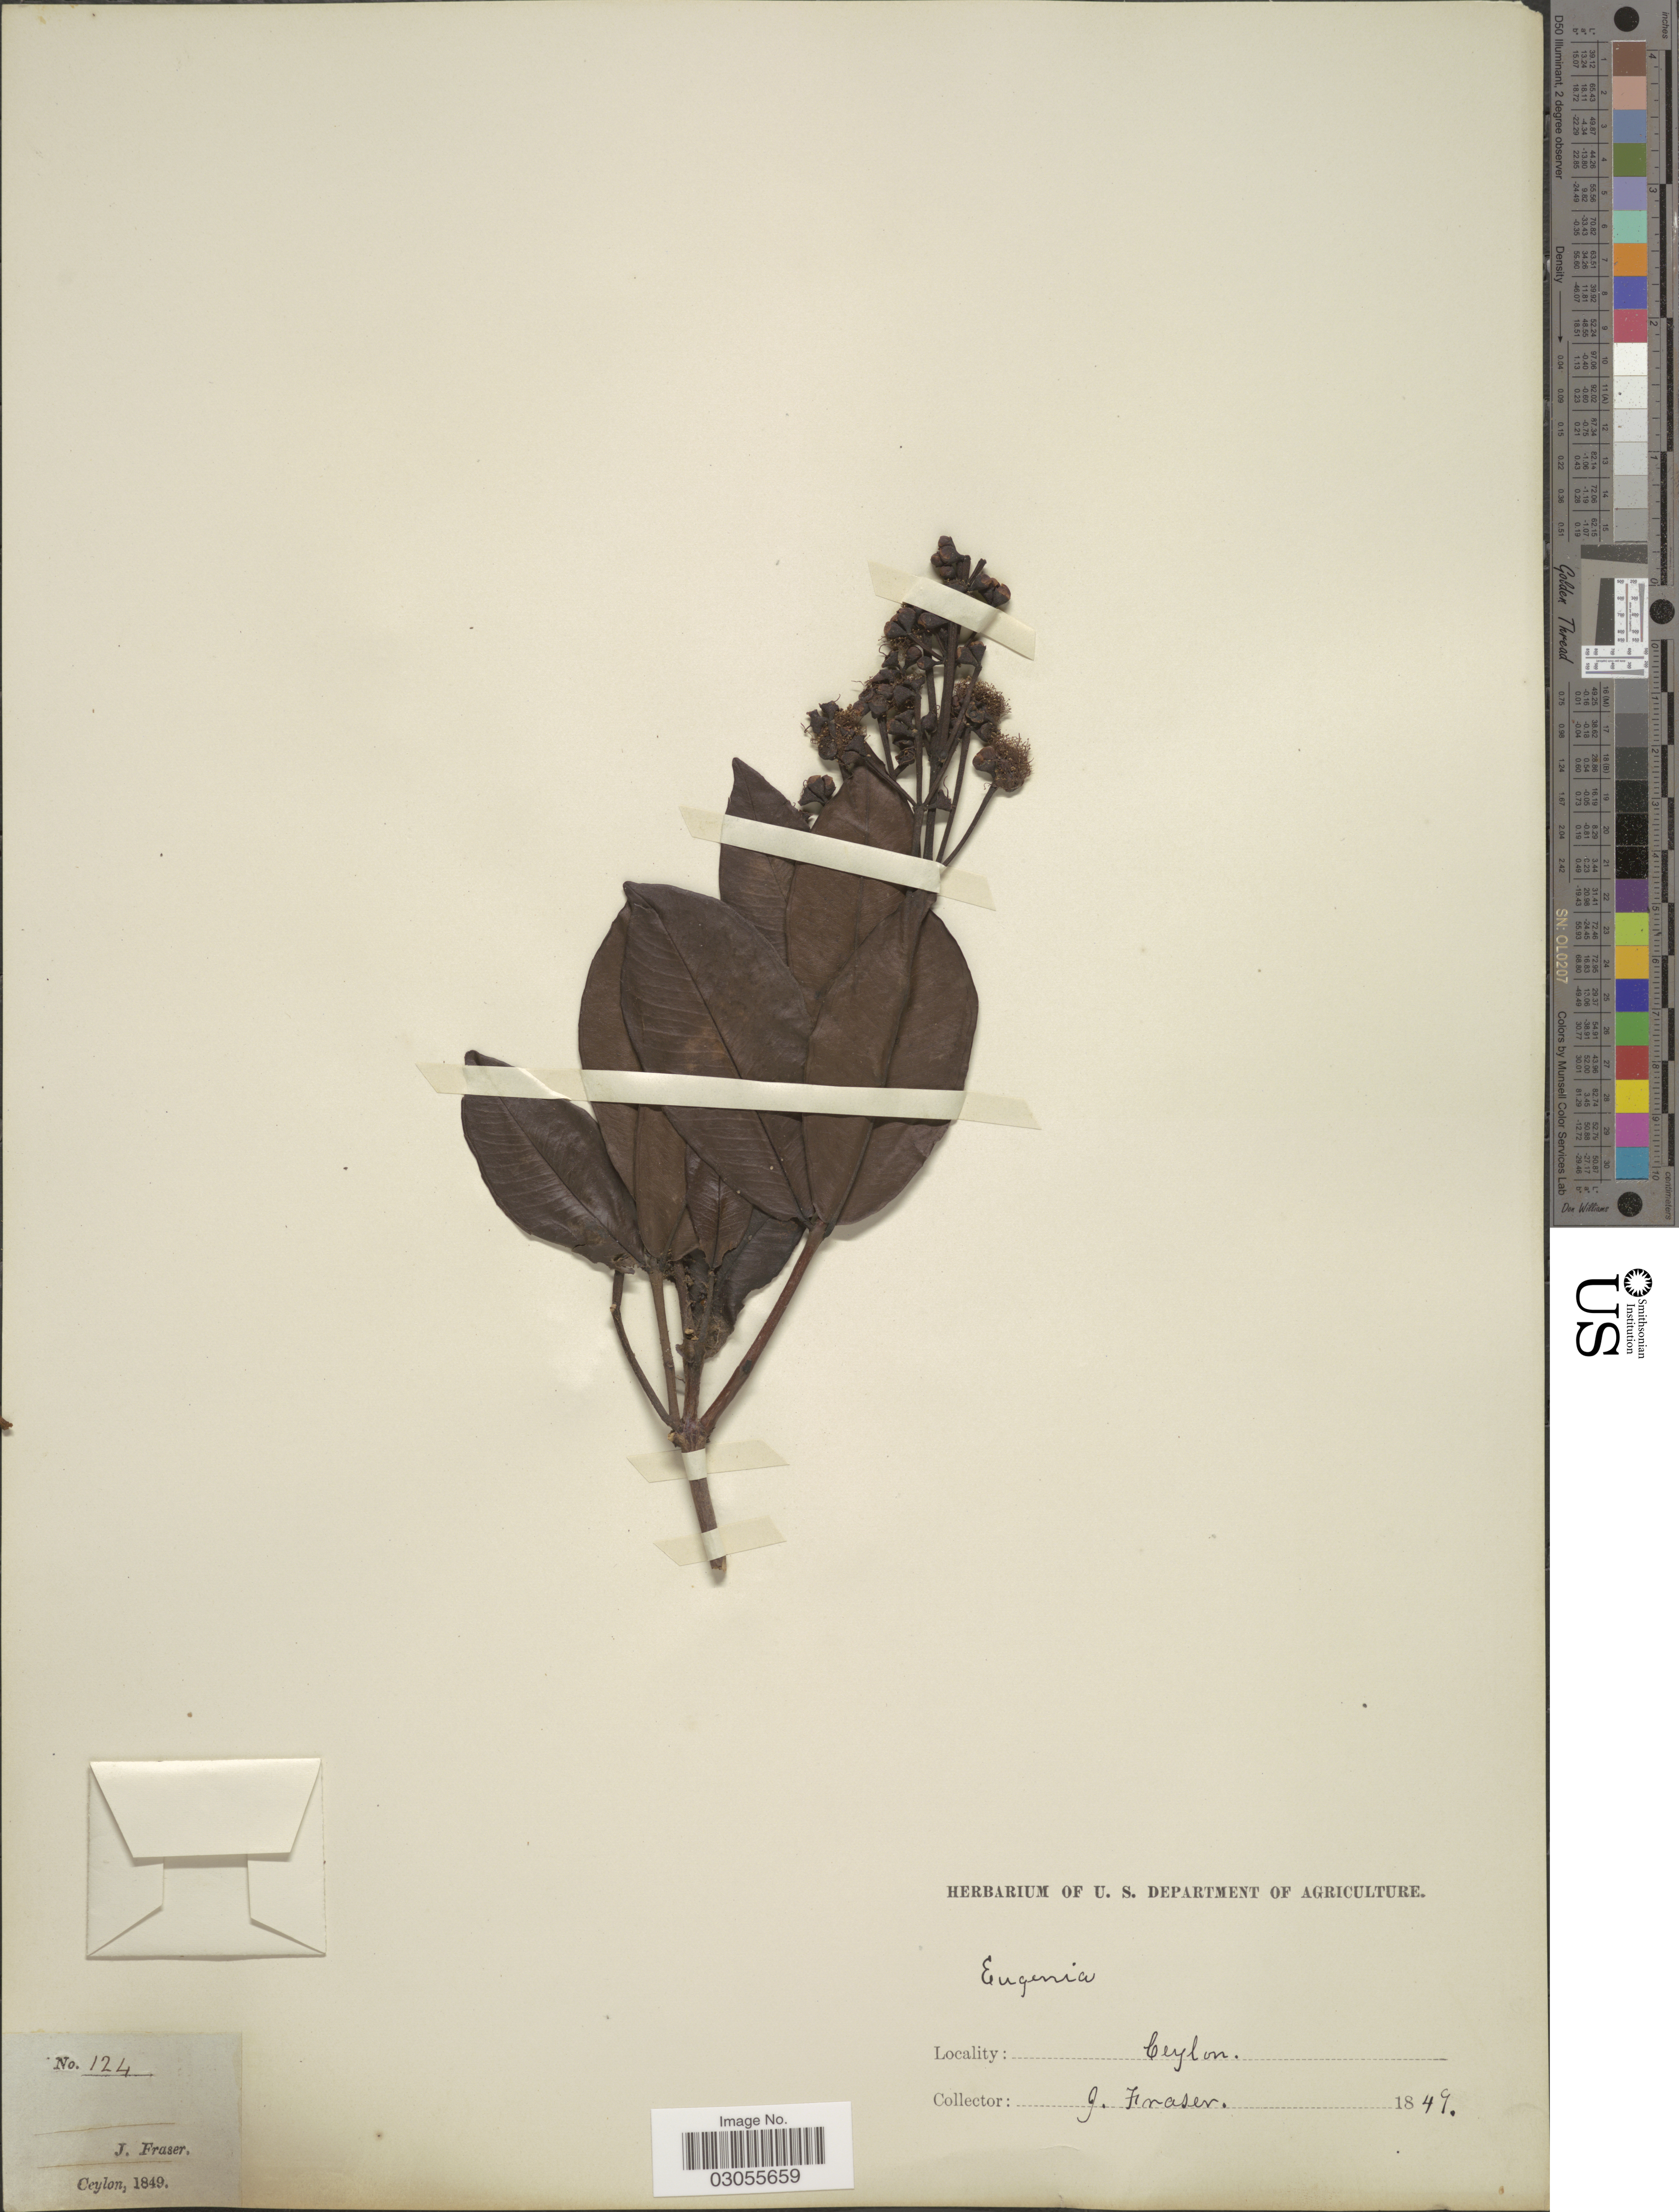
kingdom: Plantae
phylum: Tracheophyta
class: Magnoliopsida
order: Myrtales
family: Myrtaceae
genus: Eugenia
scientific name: Eugenia sp.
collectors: J. Fraser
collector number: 124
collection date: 1849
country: Sri Lanka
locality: Ceylon.